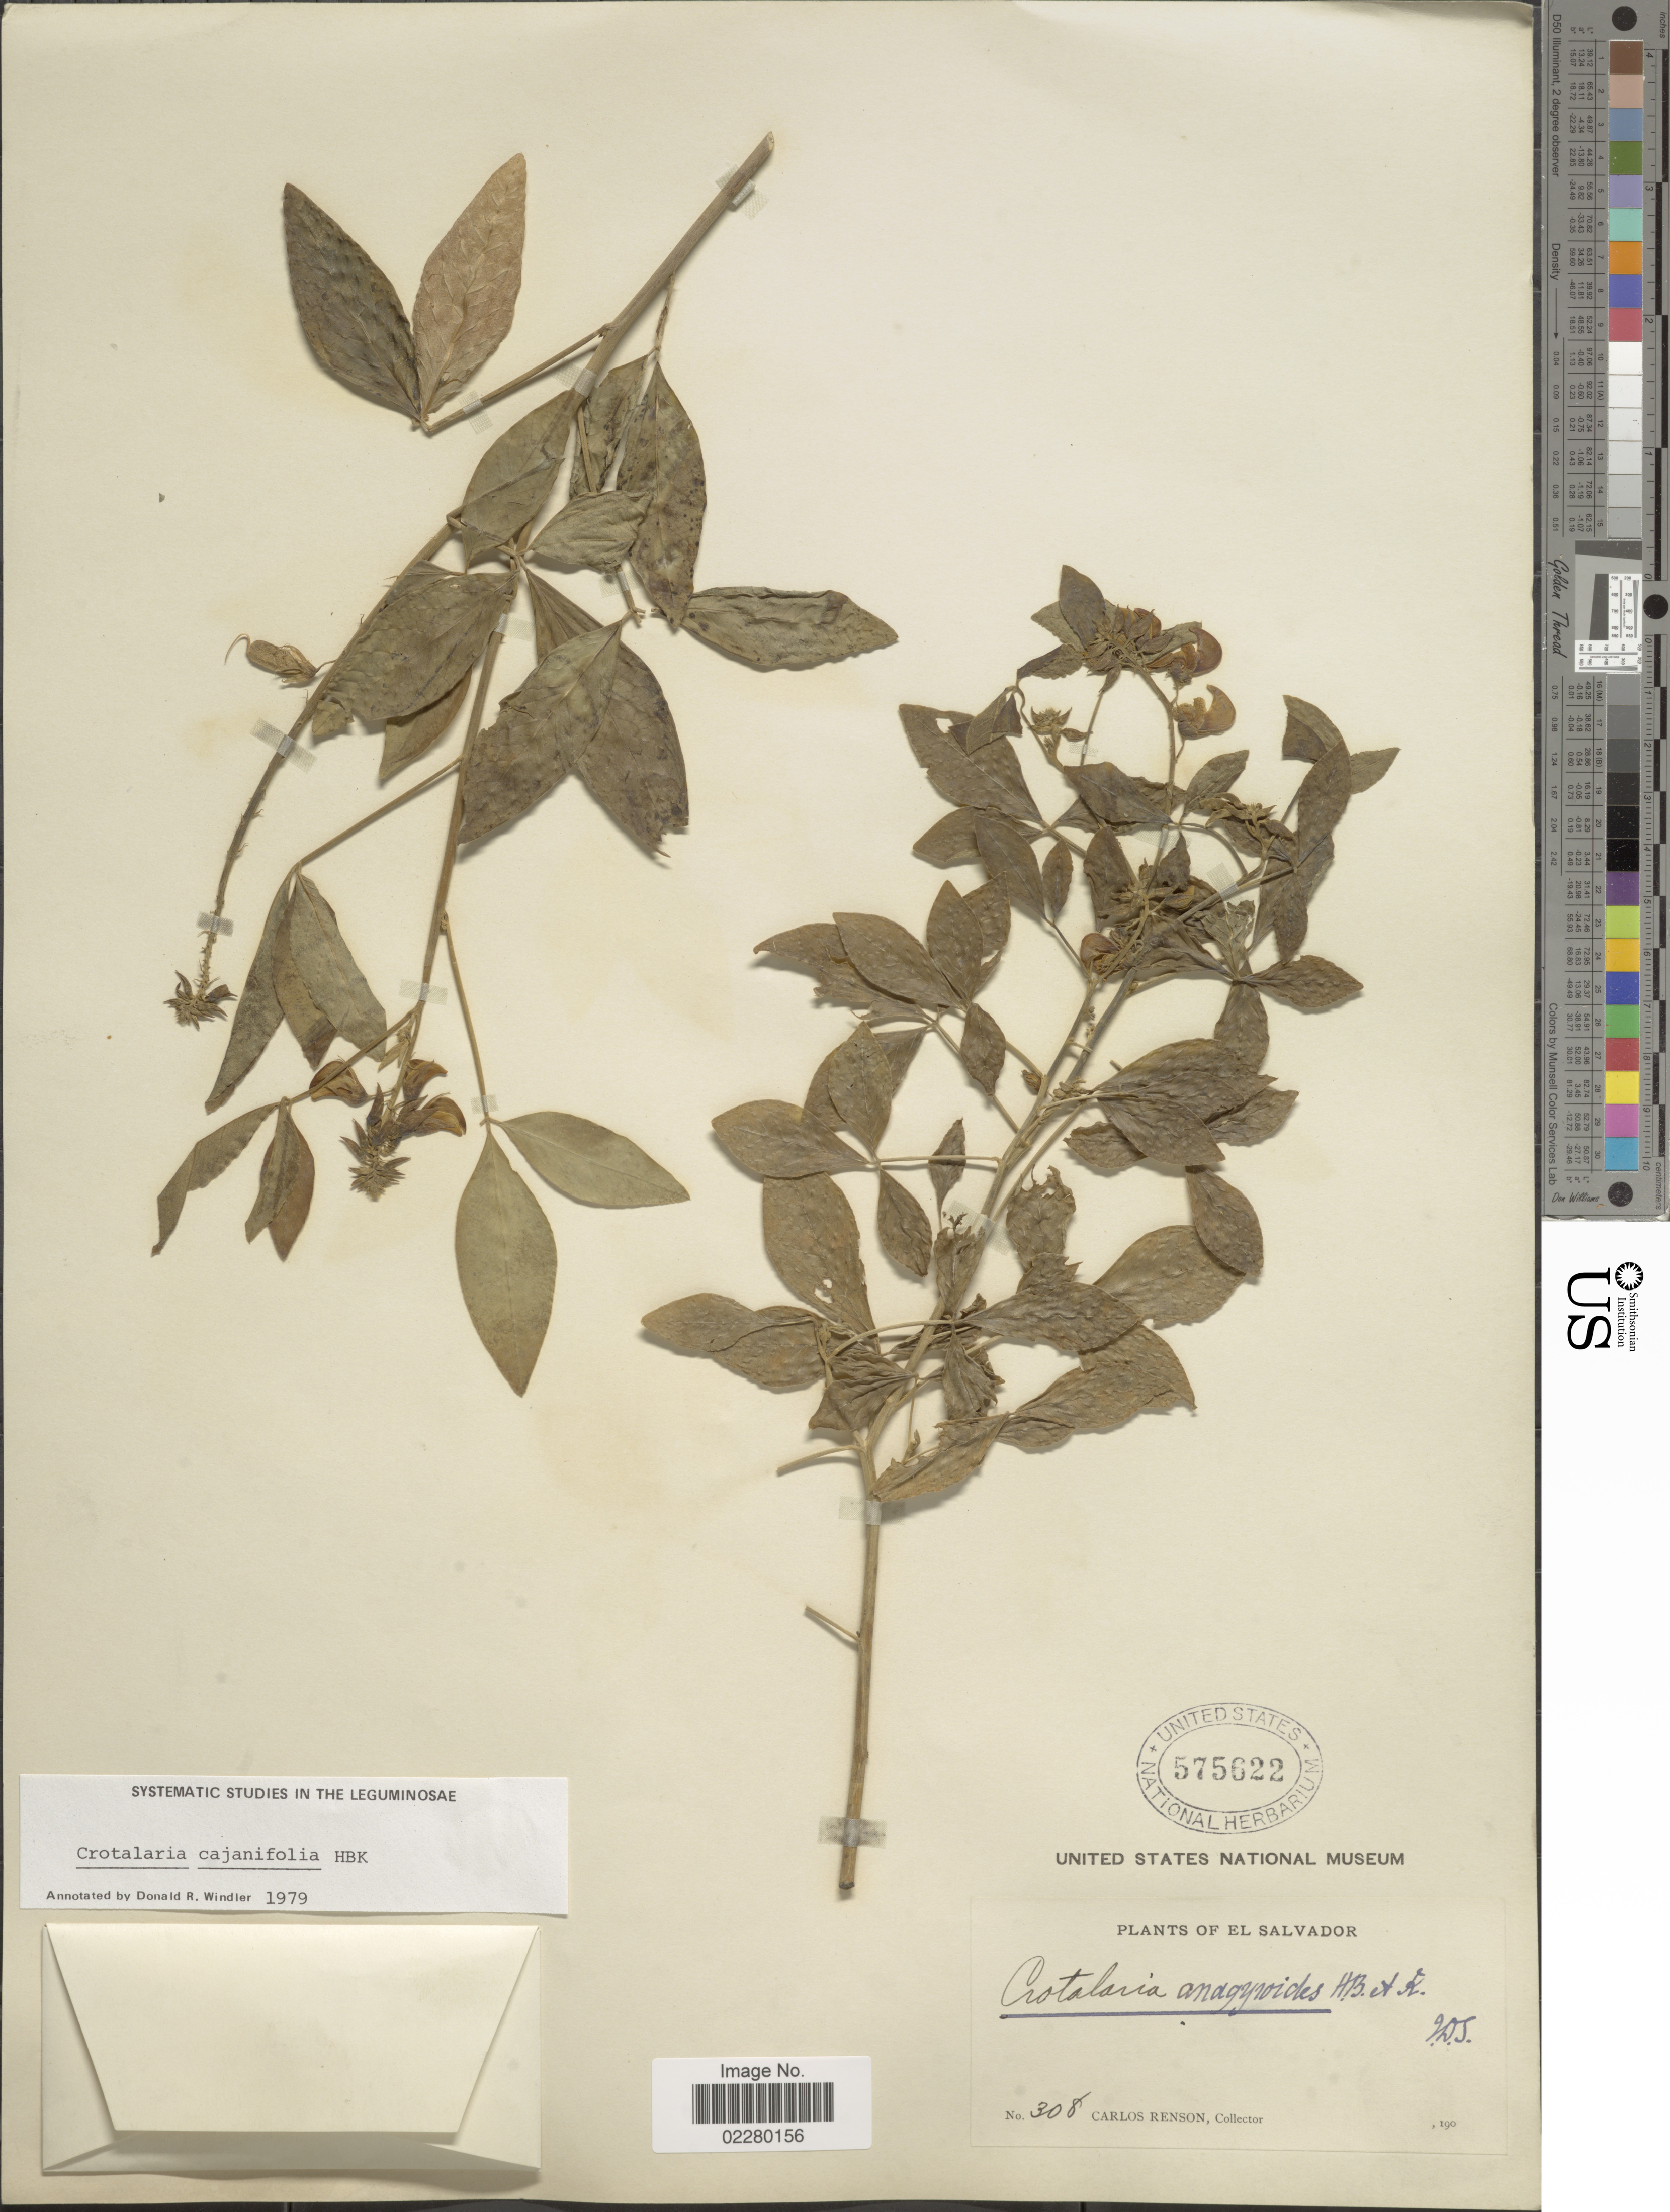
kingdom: Plantae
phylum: Tracheophyta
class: Magnoliopsida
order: Fabales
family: Fabaceae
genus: Crotalaria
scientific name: Crotalaria cajanifolia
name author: Kunth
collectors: C. Renson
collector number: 308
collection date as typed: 190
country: El Salvador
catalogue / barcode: US 575622